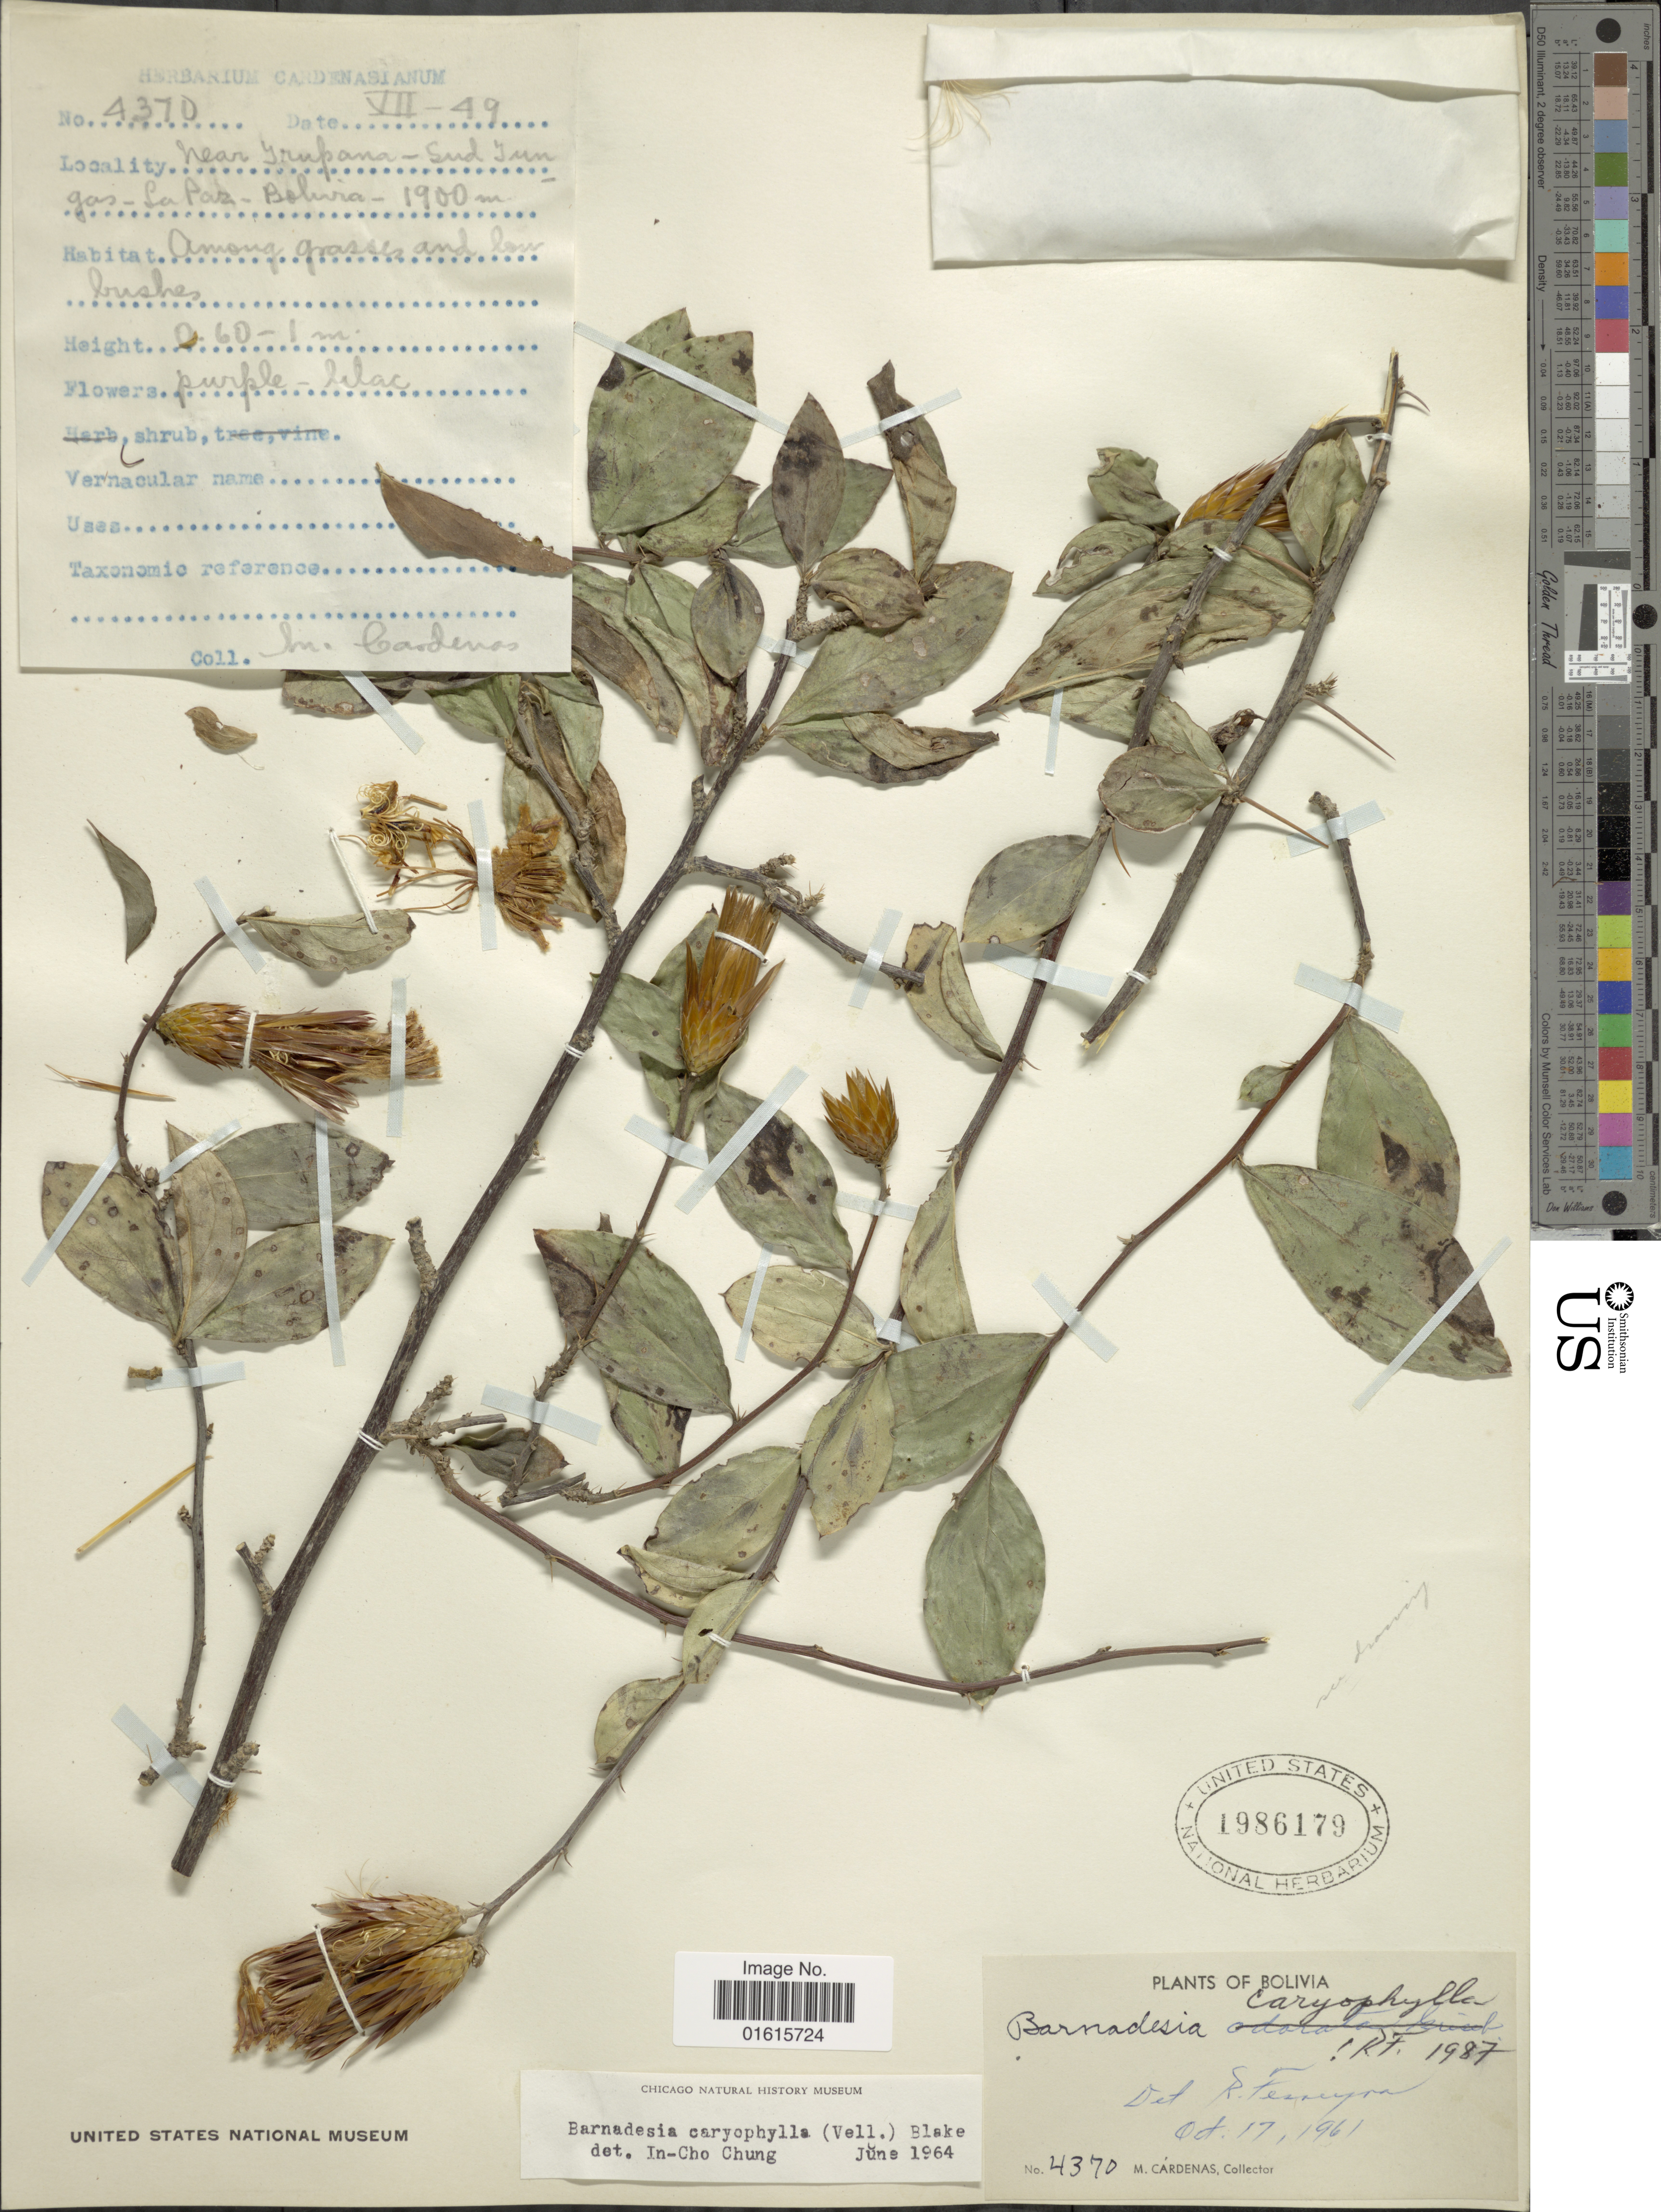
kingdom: Plantae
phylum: Tracheophyta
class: Magnoliopsida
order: Asterales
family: Asteraceae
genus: Barnadesia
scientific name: Barnadesia caryophylla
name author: (Vell.) S.F. Blake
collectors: M. Cárdenas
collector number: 4370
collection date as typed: Transcribed d/m/y: /7/49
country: Bolivia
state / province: La Paz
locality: Near Irupana - Sud Yungas.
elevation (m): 1900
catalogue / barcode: US 1986179